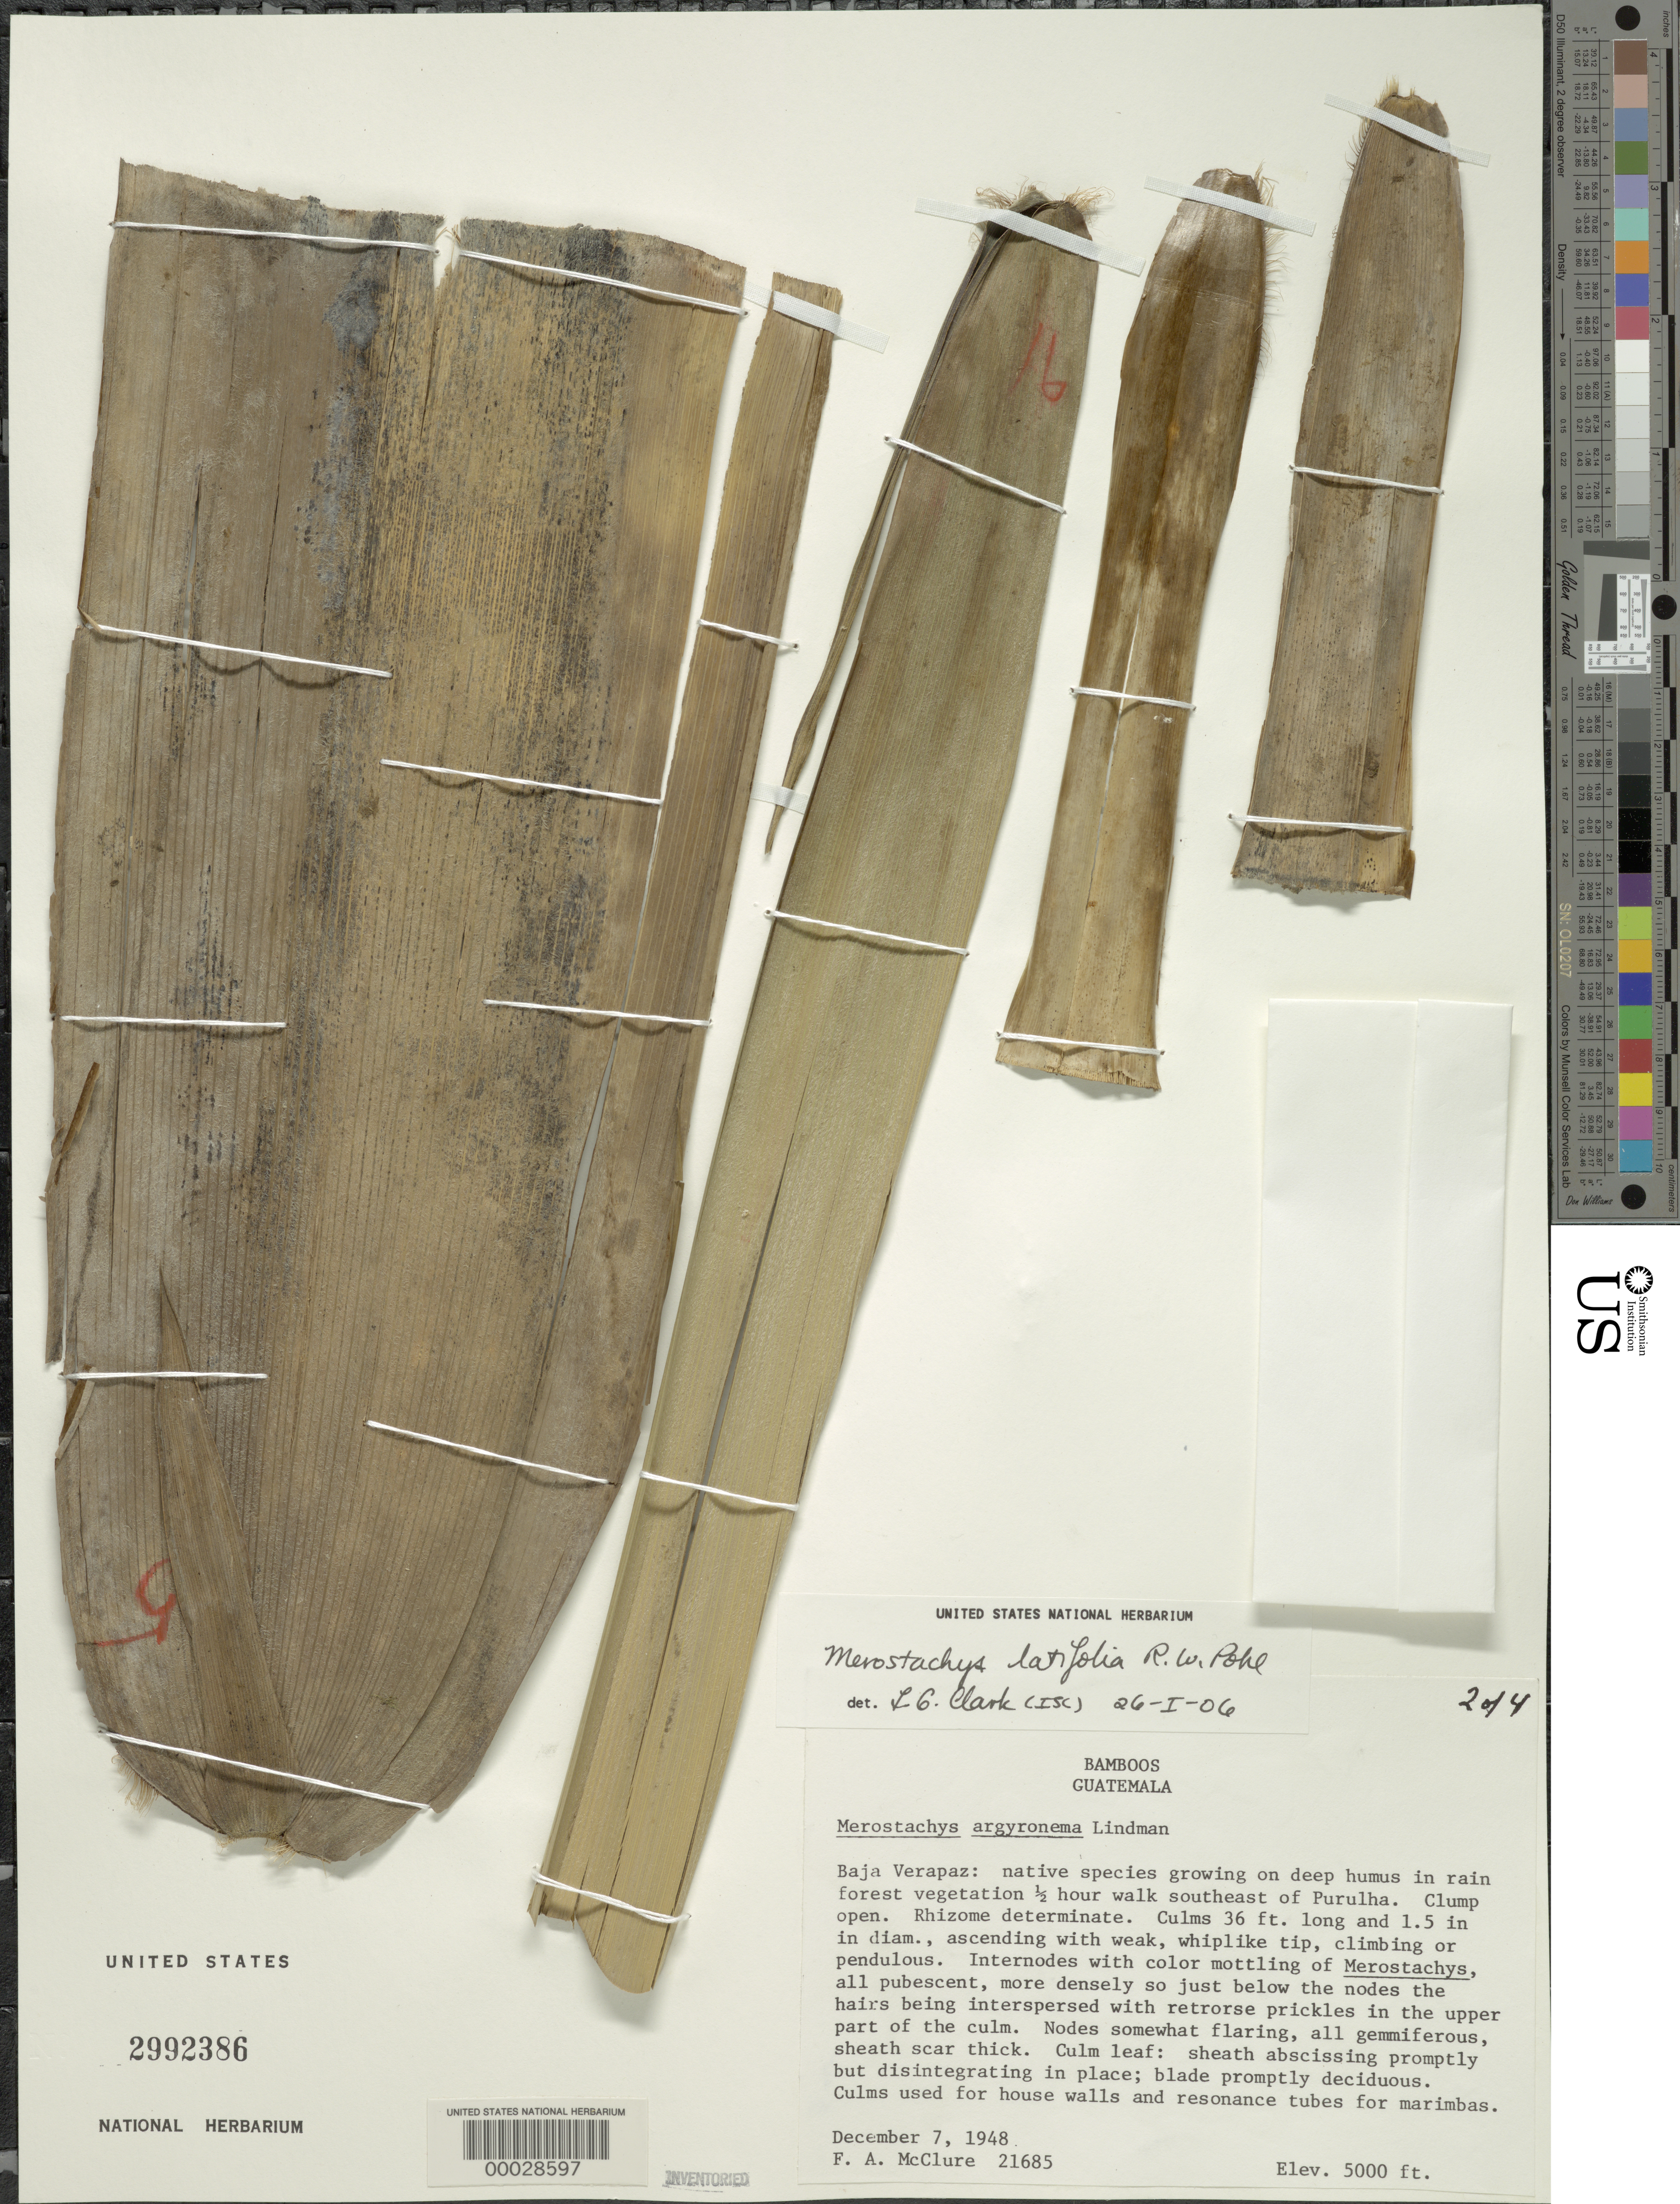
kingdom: Plantae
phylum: Tracheophyta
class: Liliopsida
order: Poales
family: Poaceae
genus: Merostachys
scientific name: Merostachys latifolia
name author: R.W. Pohl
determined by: Clark, Lynn G., (ISC), Iowa State University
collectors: F. A. McClure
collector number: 21685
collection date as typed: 07 Dec 1948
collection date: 1948-12-07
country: Guatemala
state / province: Baja Verapaz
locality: Purulka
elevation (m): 1525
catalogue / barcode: US 2992386